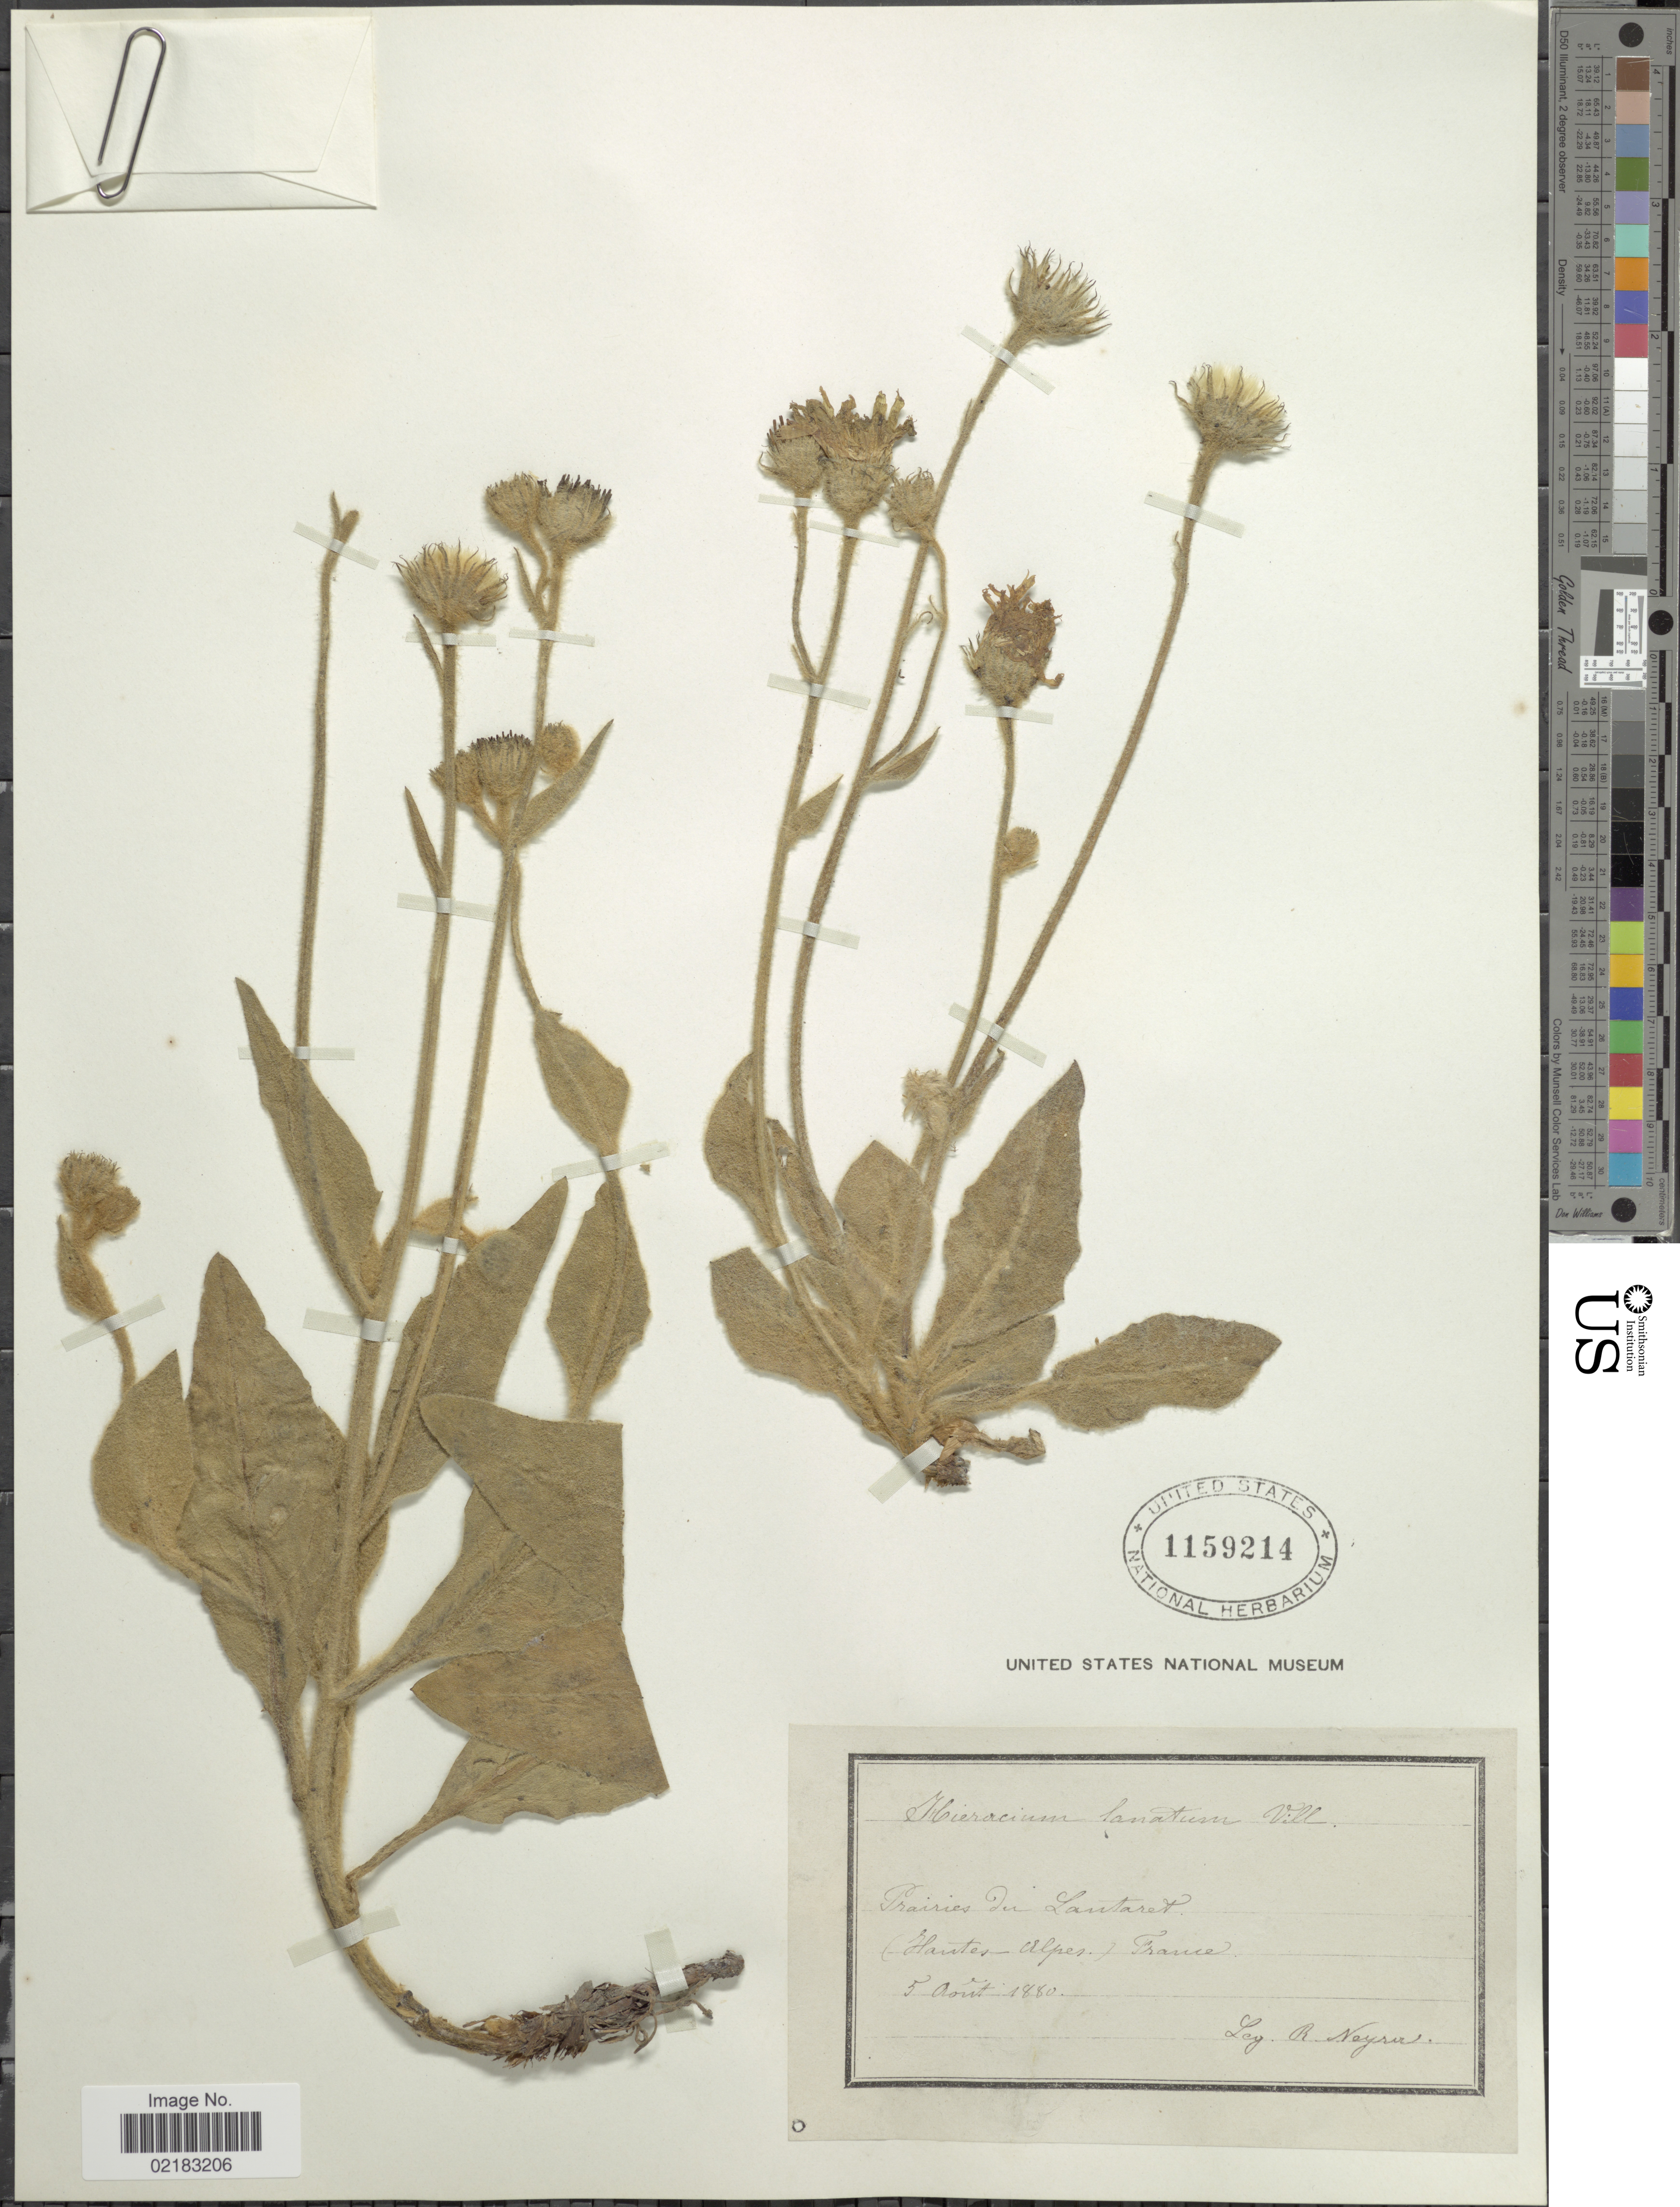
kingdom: Plantae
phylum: Tracheophyta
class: Magnoliopsida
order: Asterales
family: Asteraceae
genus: Hieracium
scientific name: Hieracium tomentosum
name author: L.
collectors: R. Nayrir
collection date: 1880-08-05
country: France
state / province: Provence-Alpes-Côte d'Azur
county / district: Hautes-Alpes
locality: Priaries Su Lantaret (Hautes-Alpes), France [interpreted]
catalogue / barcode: US 1159214